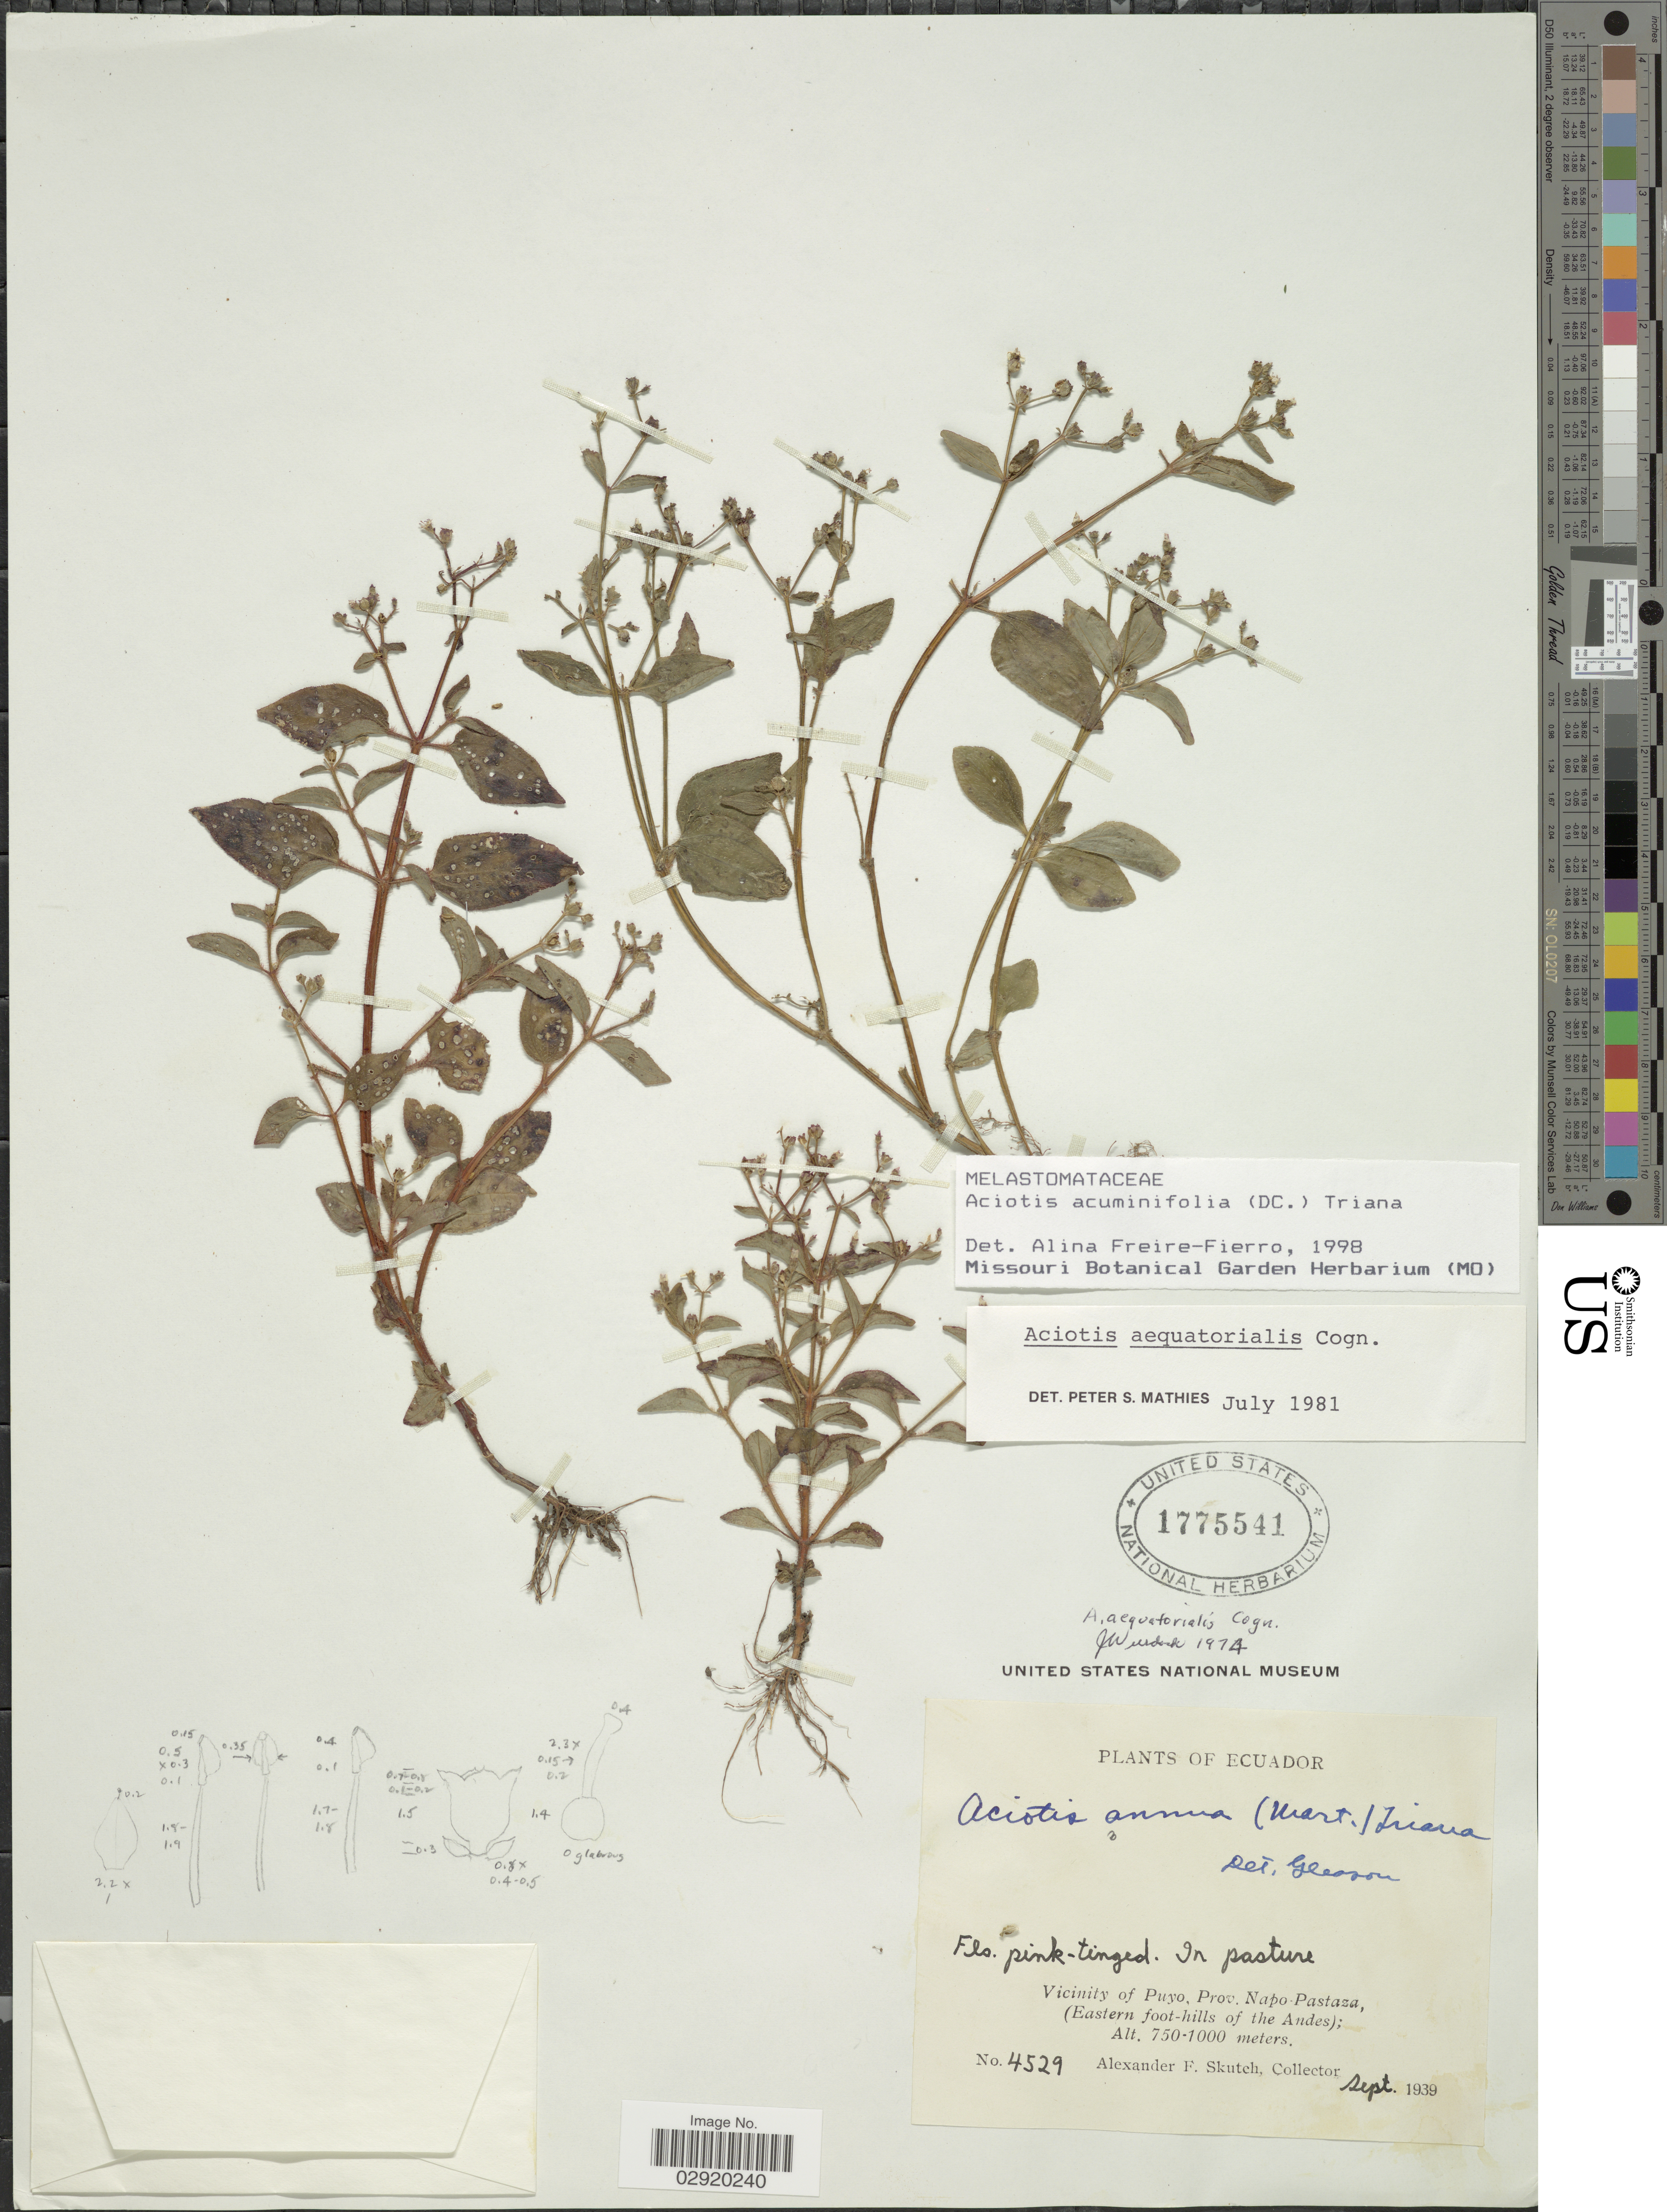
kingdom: Plantae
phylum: Tracheophyta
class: Magnoliopsida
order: Myrtales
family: Melastomataceae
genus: Aciotis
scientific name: Aciotis acuminifolia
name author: (Mart. ex DC.) Triana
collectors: A. F. Skutch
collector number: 4529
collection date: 1939-09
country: Ecuador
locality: Vicinity of Puyo, Prov. Napo-Pastaza, (Eastern foot-hills of the Andes).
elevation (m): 750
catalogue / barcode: US 1775541